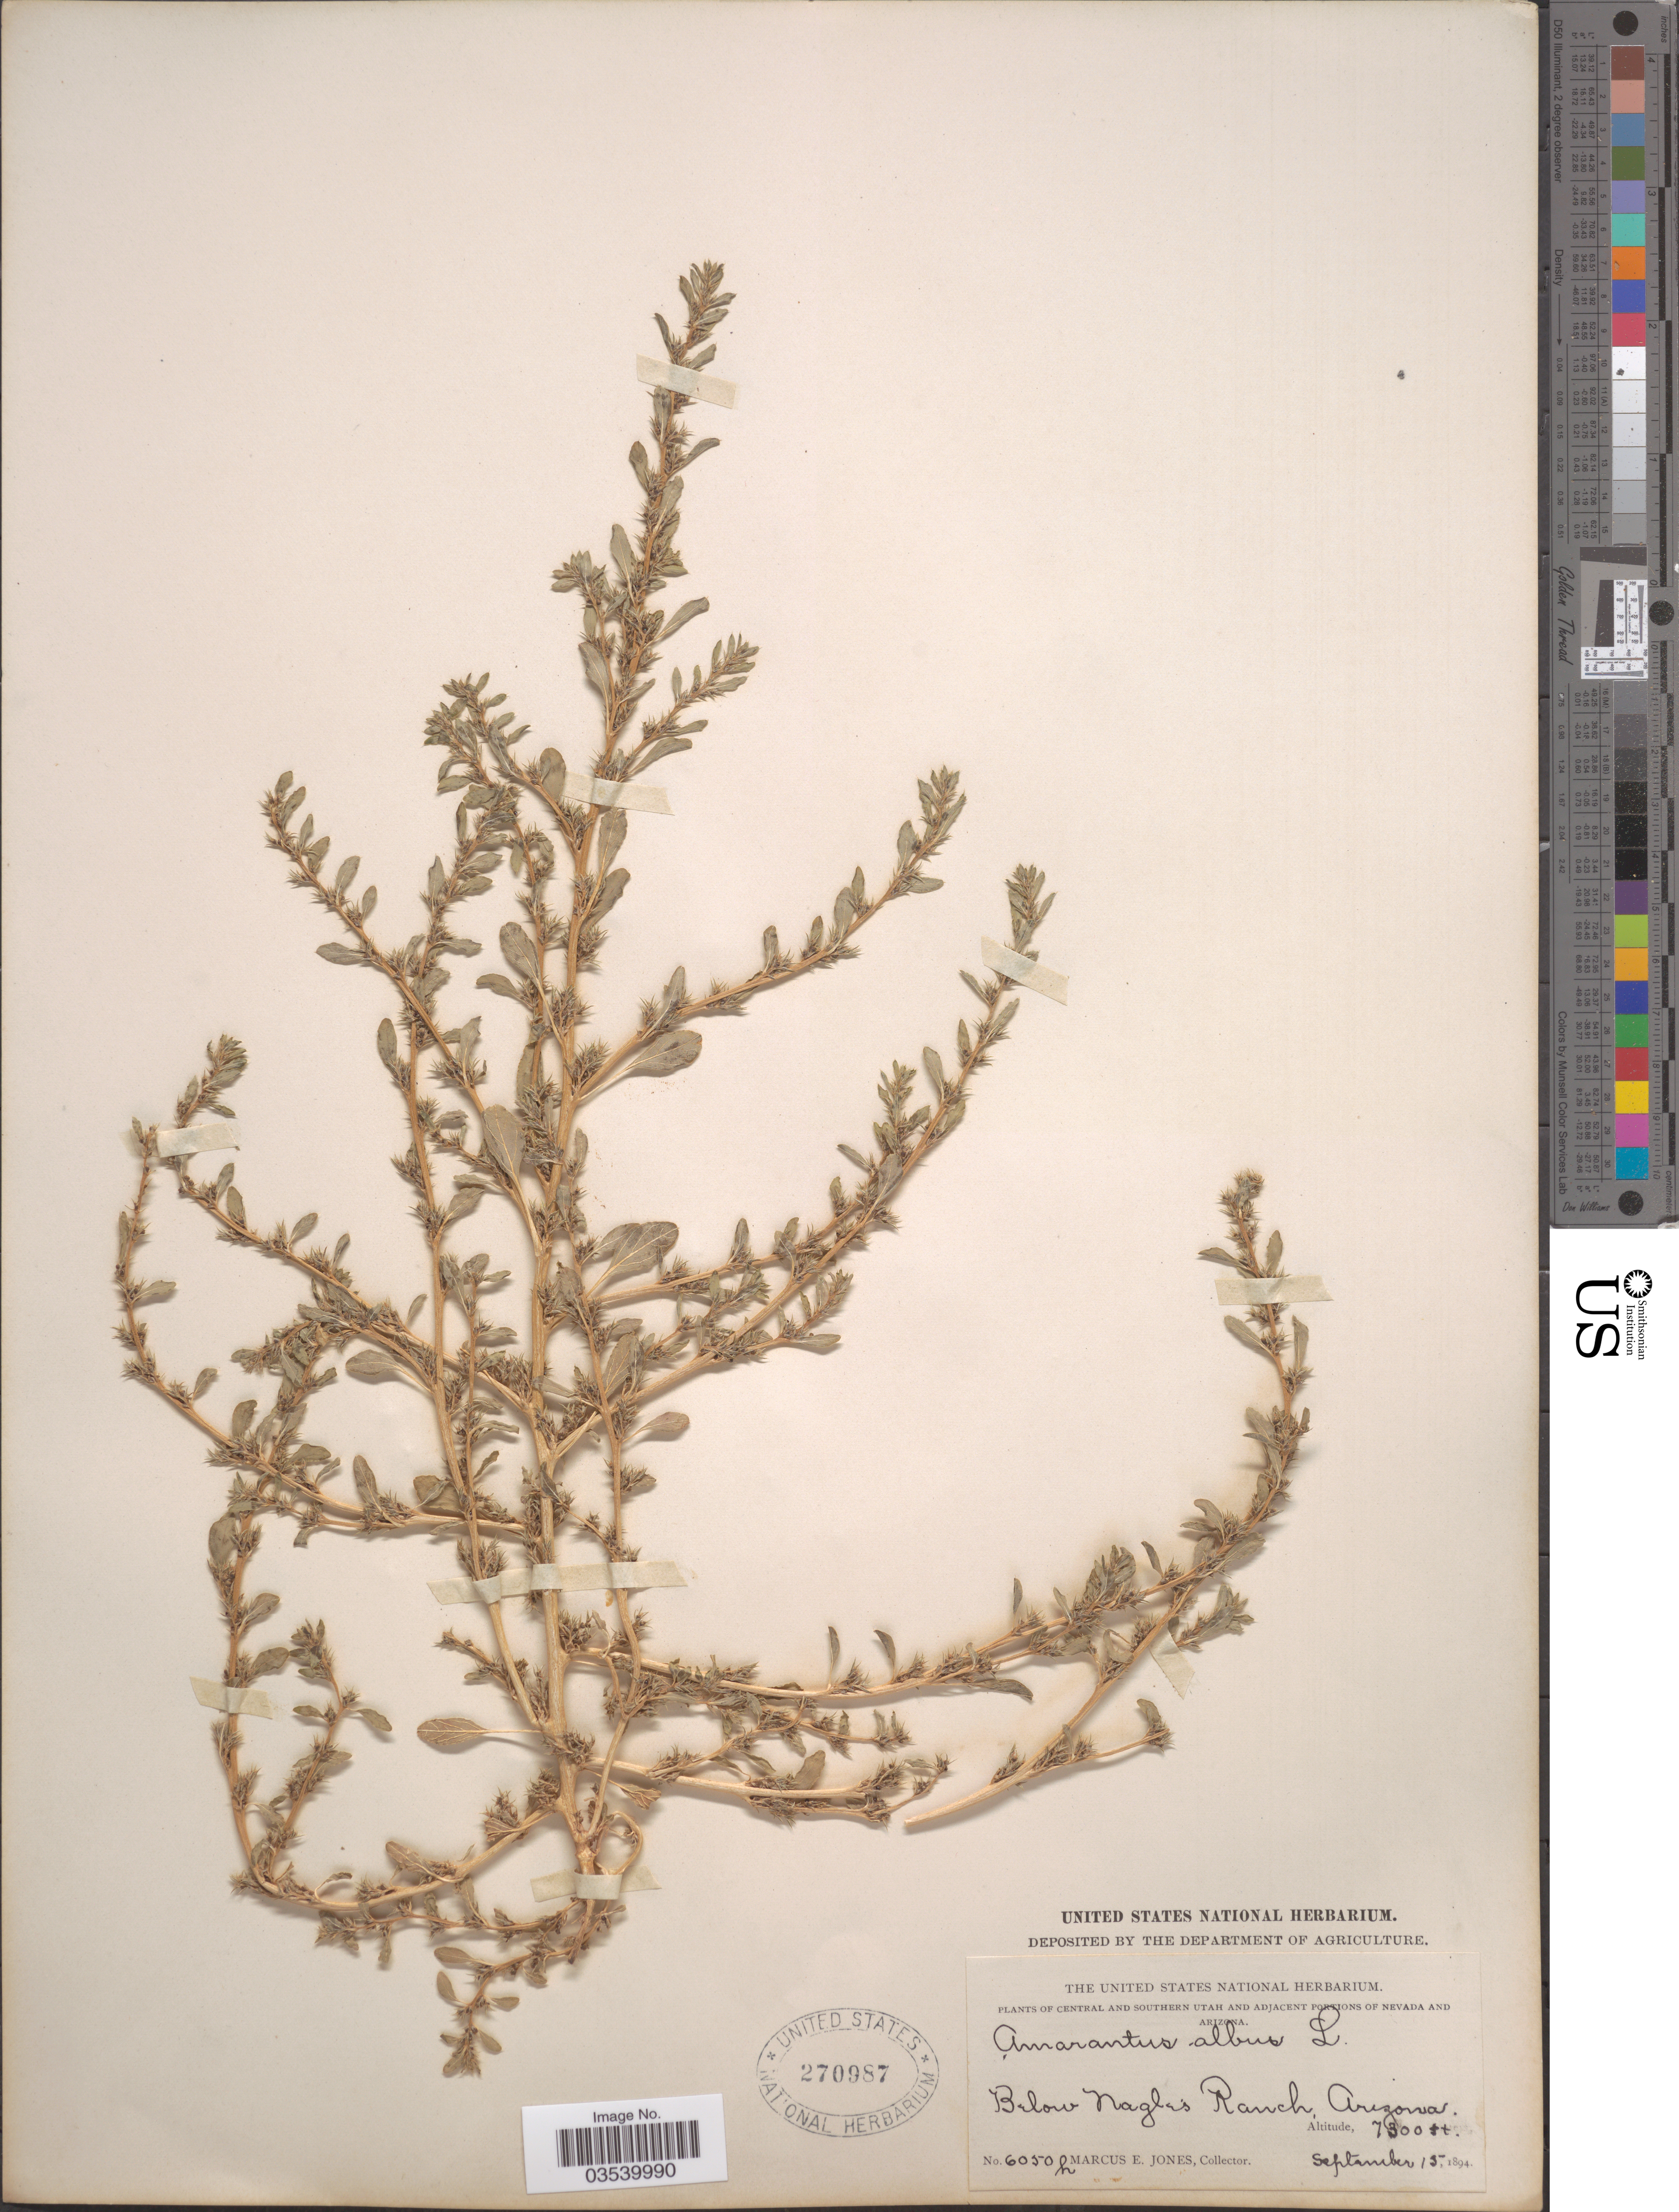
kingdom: Plantae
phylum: Tracheophyta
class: Magnoliopsida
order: Caryophyllales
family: Amaranthaceae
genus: Amaranthus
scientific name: Amaranthus albus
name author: L.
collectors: M. E. Jones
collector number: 6050h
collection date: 1894-09-15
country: United States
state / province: Arizona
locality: Below Nagle's Ranch.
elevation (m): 2225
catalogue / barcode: US 270987